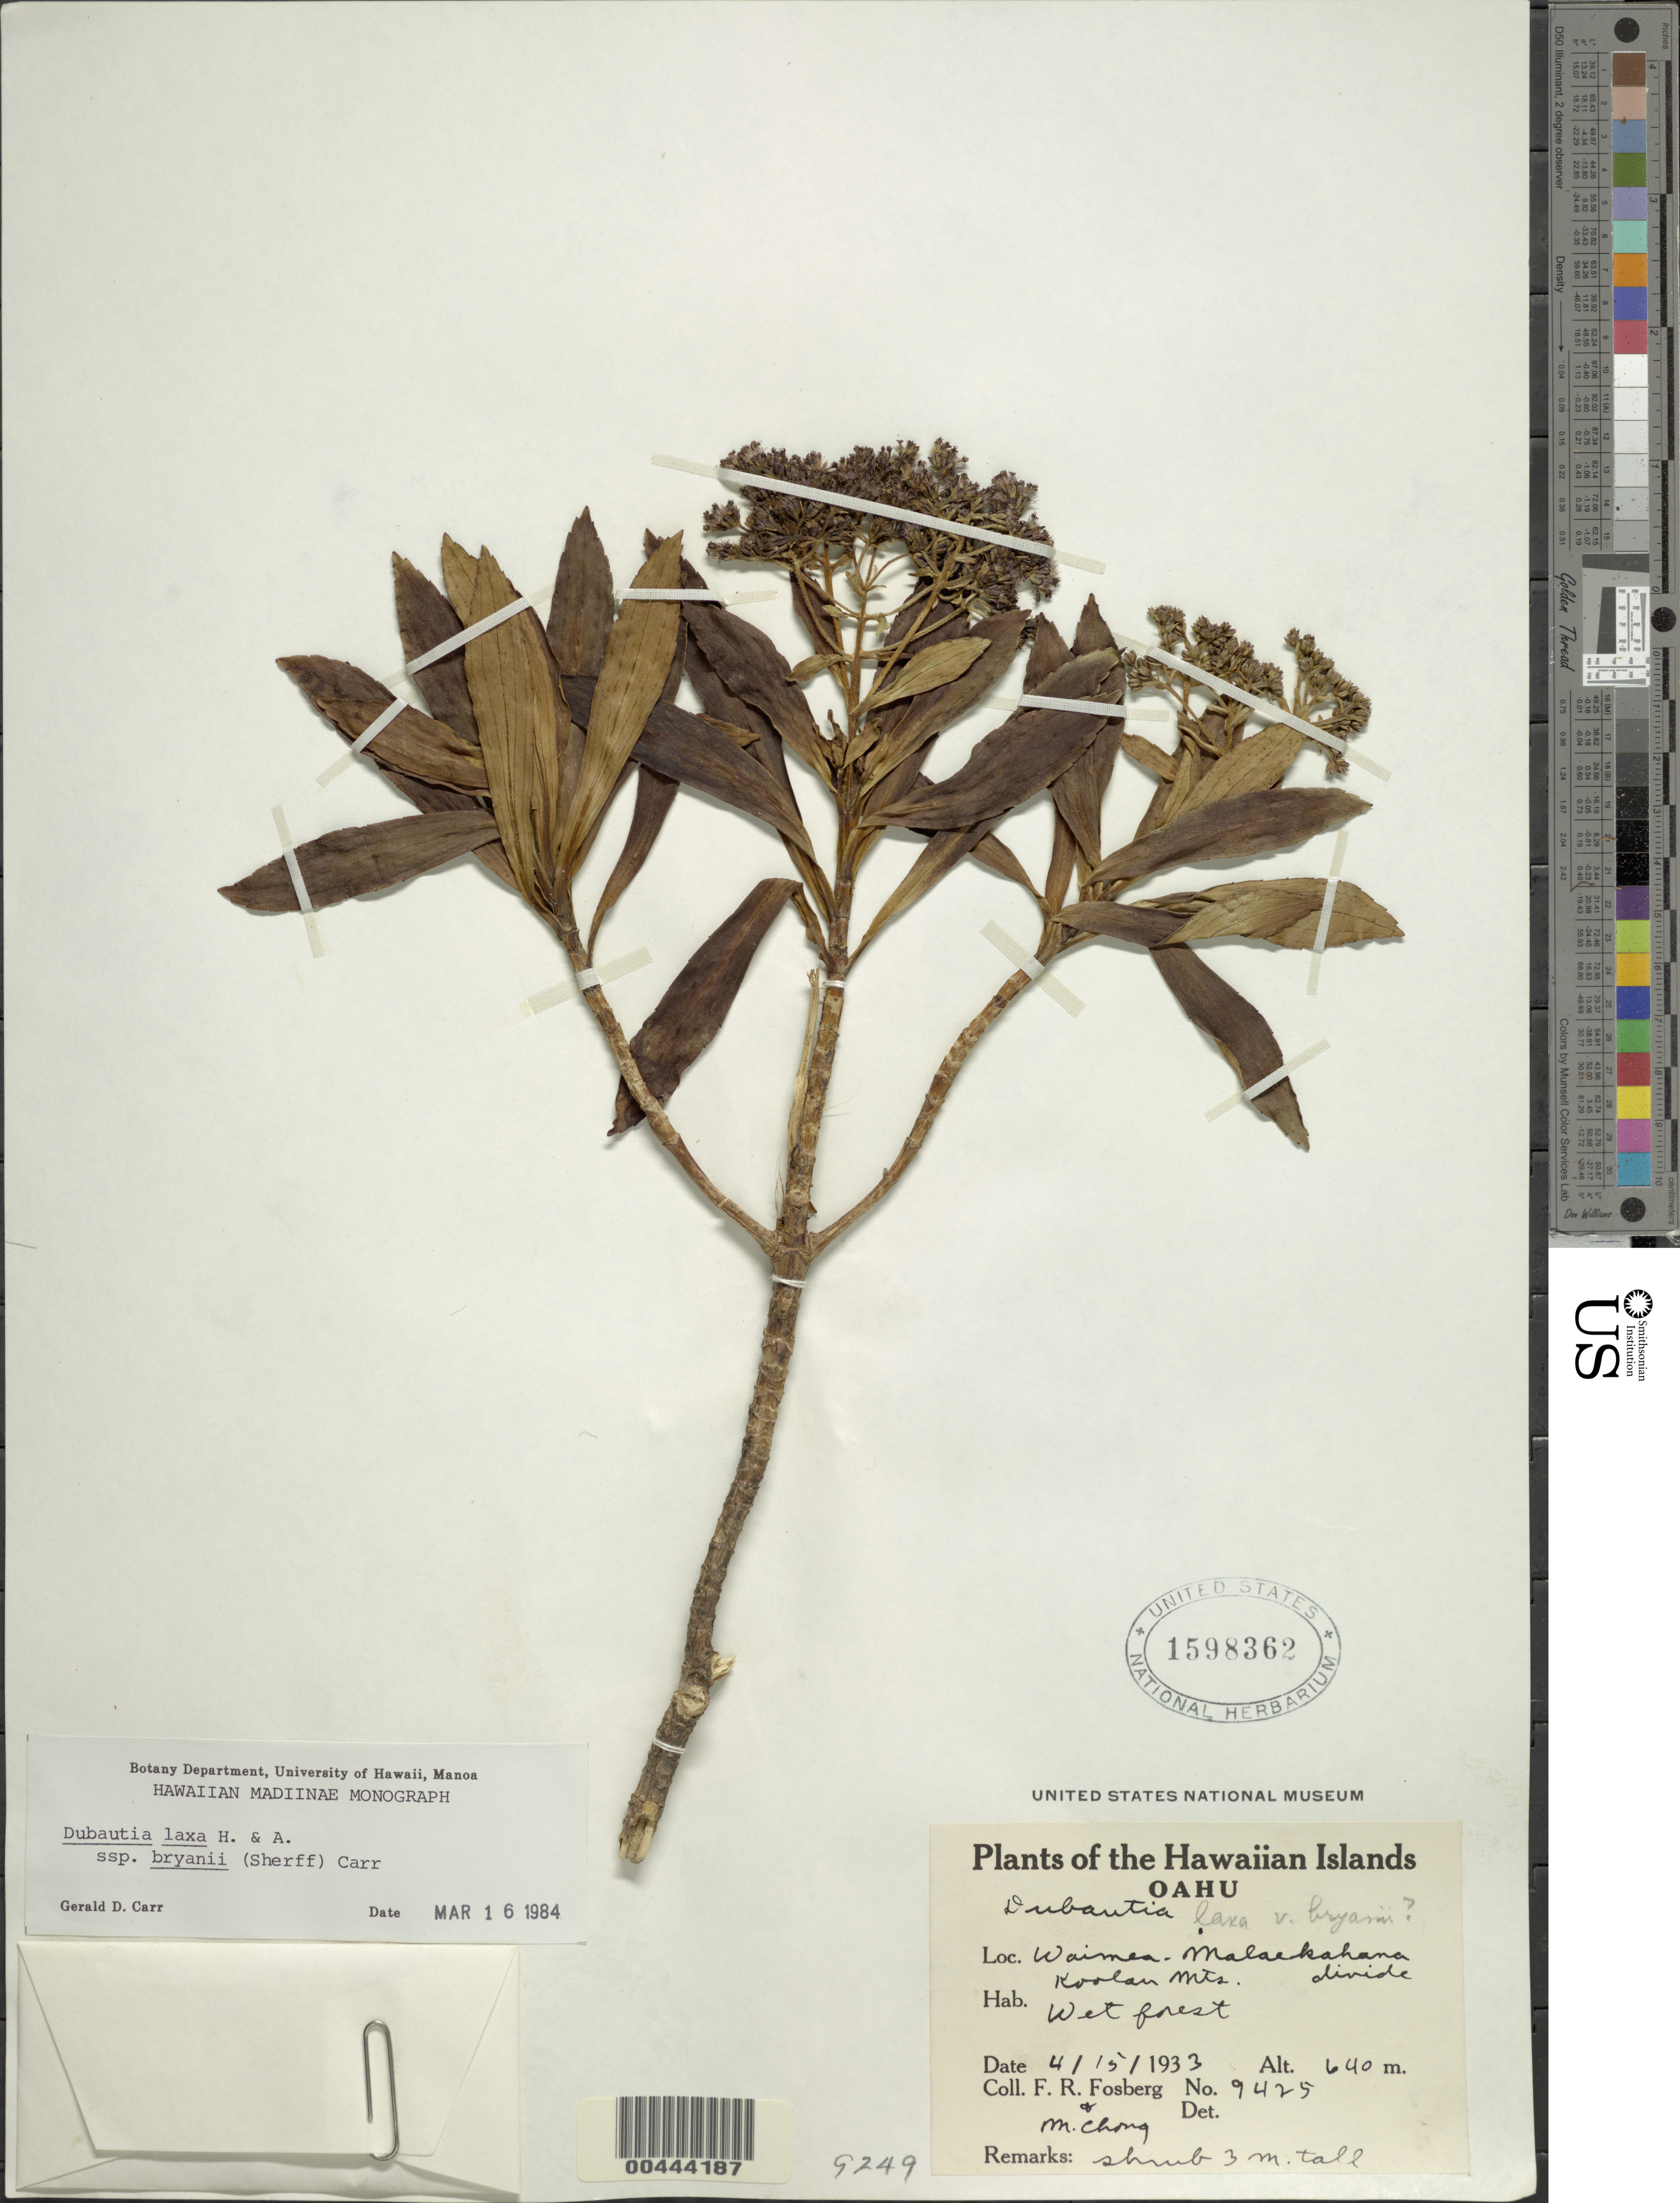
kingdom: Plantae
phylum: Tracheophyta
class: Magnoliopsida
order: Asterales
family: Asteraceae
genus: Dubautia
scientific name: Dubautia laxa subsp. bryanii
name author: (Sherff) G.D. Carr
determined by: Carr, G. D.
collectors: F. R. Fosberg & M. Chong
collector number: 9425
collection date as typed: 15 Apr 1933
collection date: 1933-04-15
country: United States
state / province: Hawaii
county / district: Honolulu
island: Oahu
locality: Waimea-Malaekahana divide, Koolau Mountains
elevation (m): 640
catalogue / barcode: US 1598362